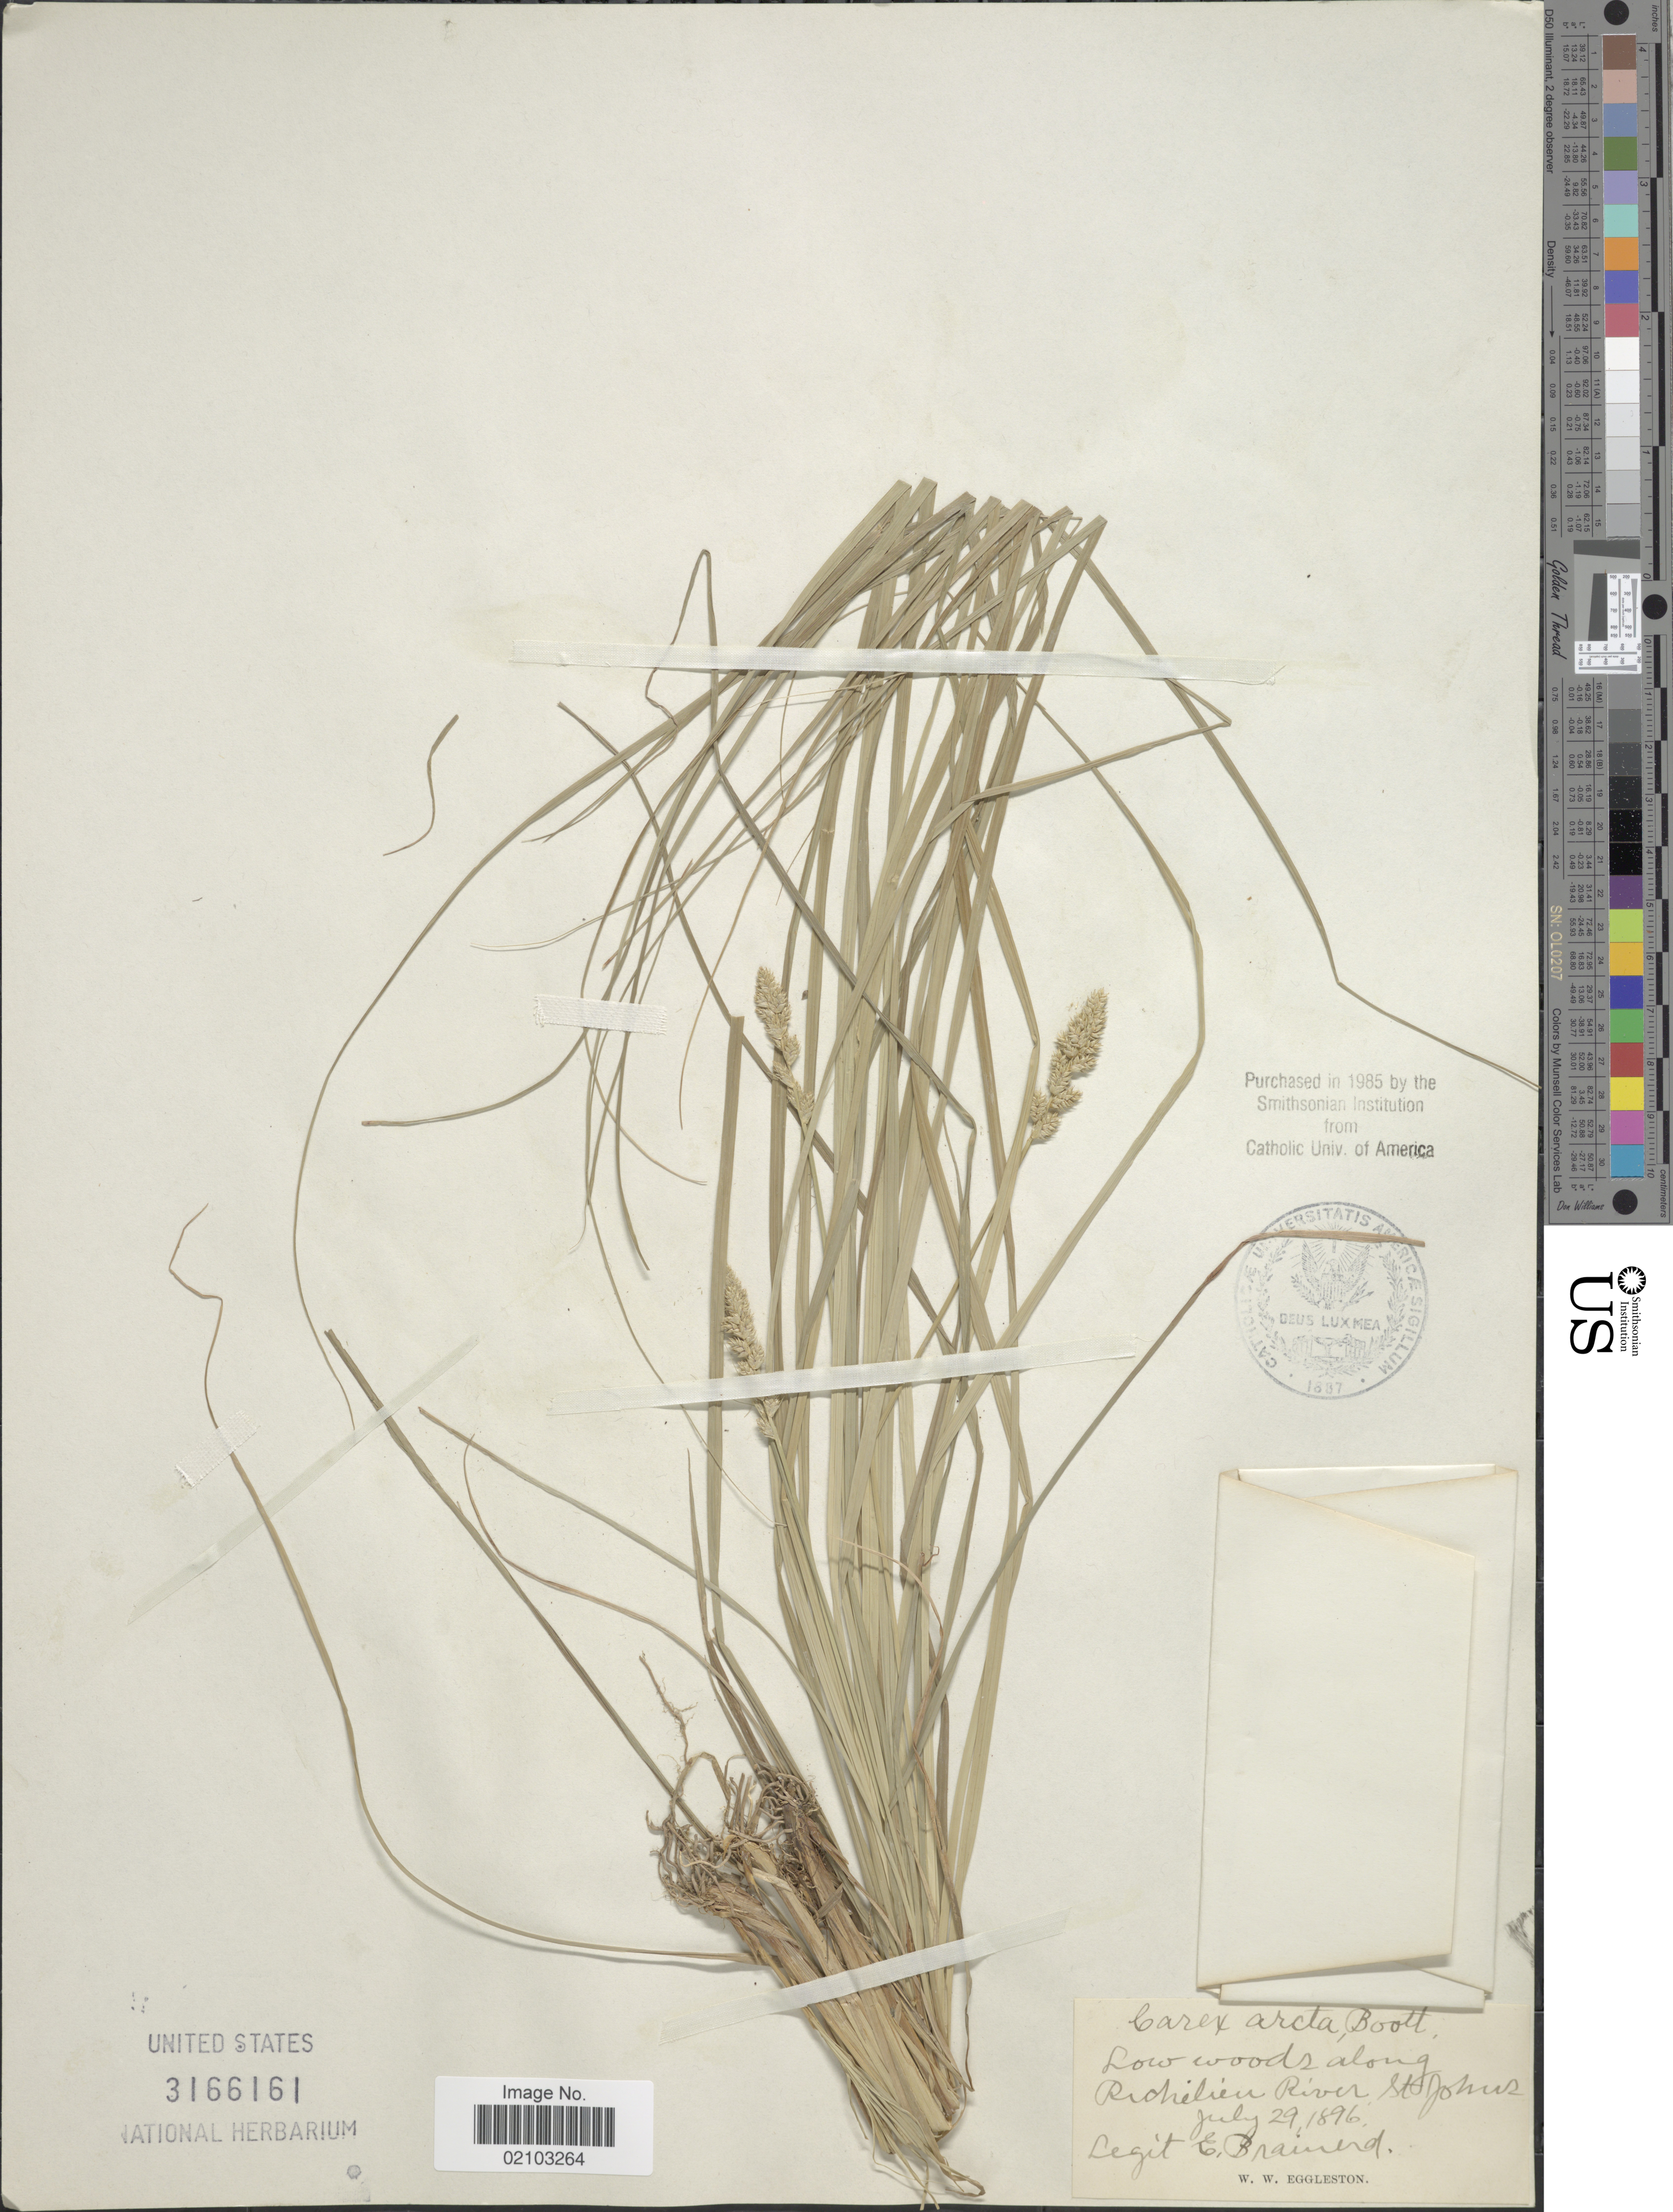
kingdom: Plantae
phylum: Tracheophyta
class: Liliopsida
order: Poales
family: Cyperaceae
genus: Carex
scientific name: Carex arcta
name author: Boott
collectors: E. Brainerd & W. W. Eggleston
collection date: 1896-07-29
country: Canada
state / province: Quebec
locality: Low woods along Richelieu River, St. Johns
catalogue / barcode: US 3166161